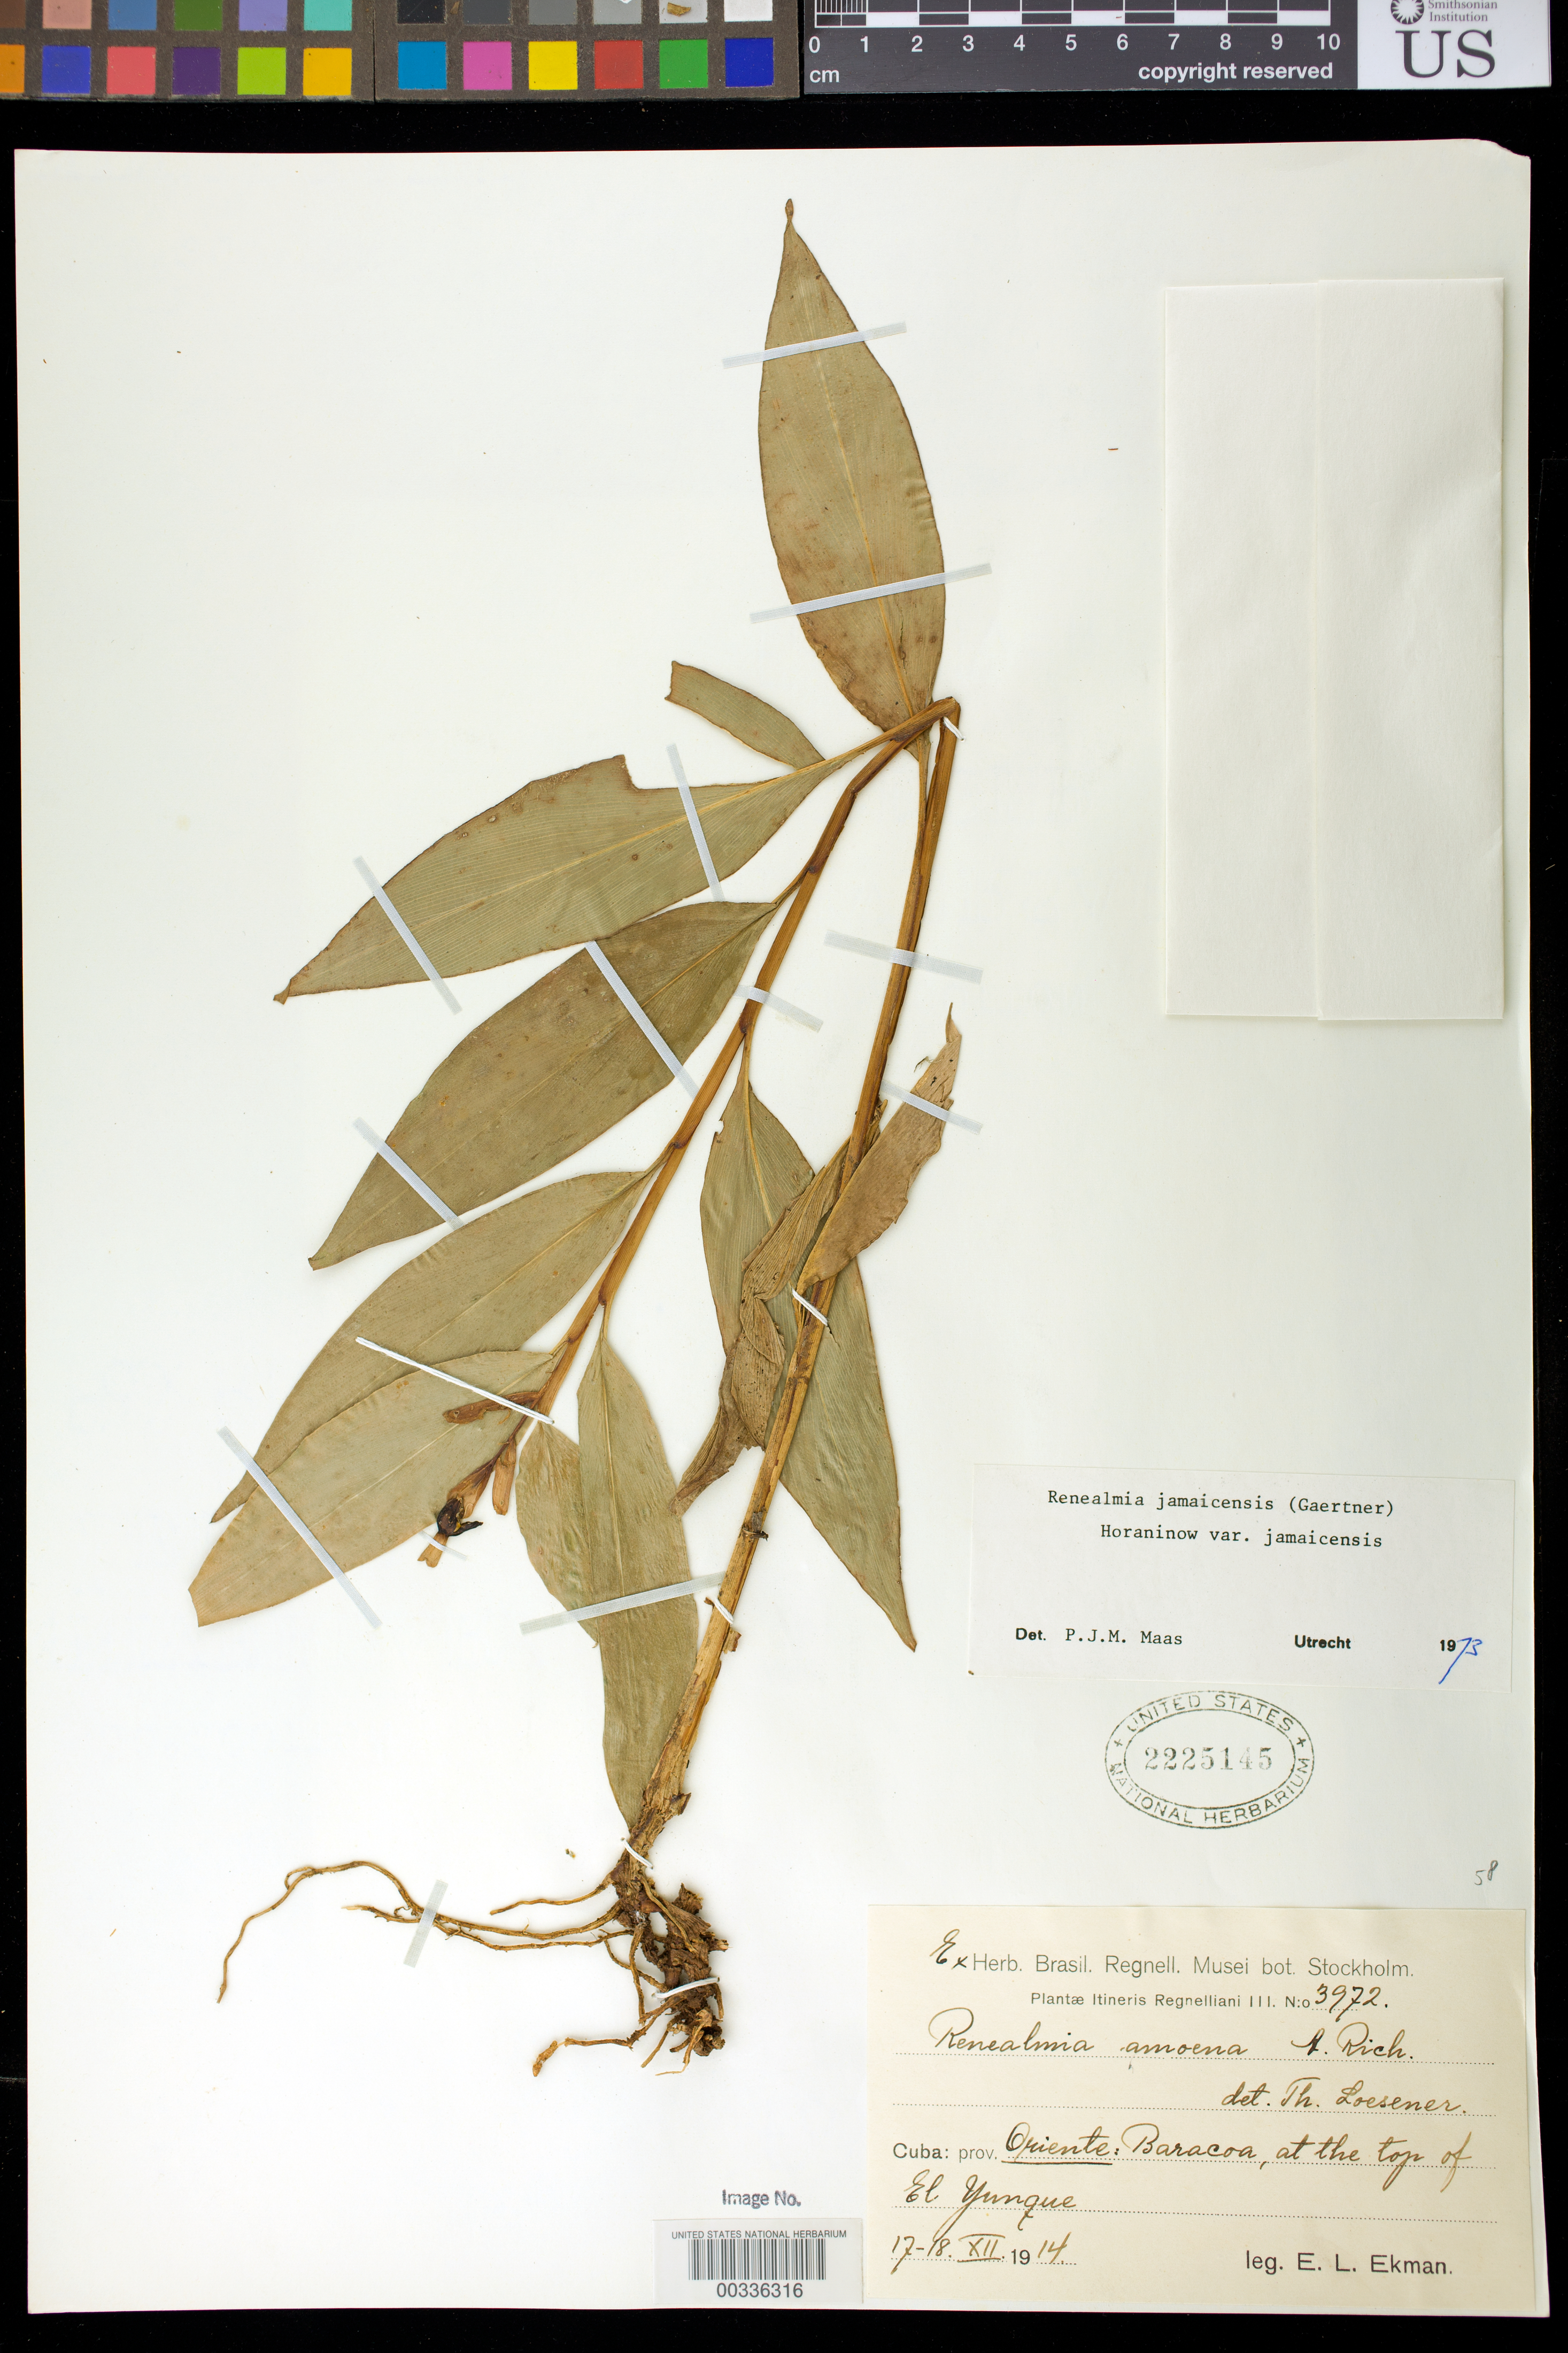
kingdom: Plantae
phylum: Tracheophyta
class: Liliopsida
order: Zingiberales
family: Zingiberaceae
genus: Renealmia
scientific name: Renealmia jamaicensis var. jamaicensis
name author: (Gaertn.) Horan.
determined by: Maas, Paul J. M.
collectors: E. L. Ekman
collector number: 3972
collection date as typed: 17 Dec 1914 to 18 Dec 1914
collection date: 1914-12-17/1914-12-18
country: Cuba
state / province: Oriente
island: Greater Antilles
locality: Baracoa, at top of el yunque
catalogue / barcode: US 2225145